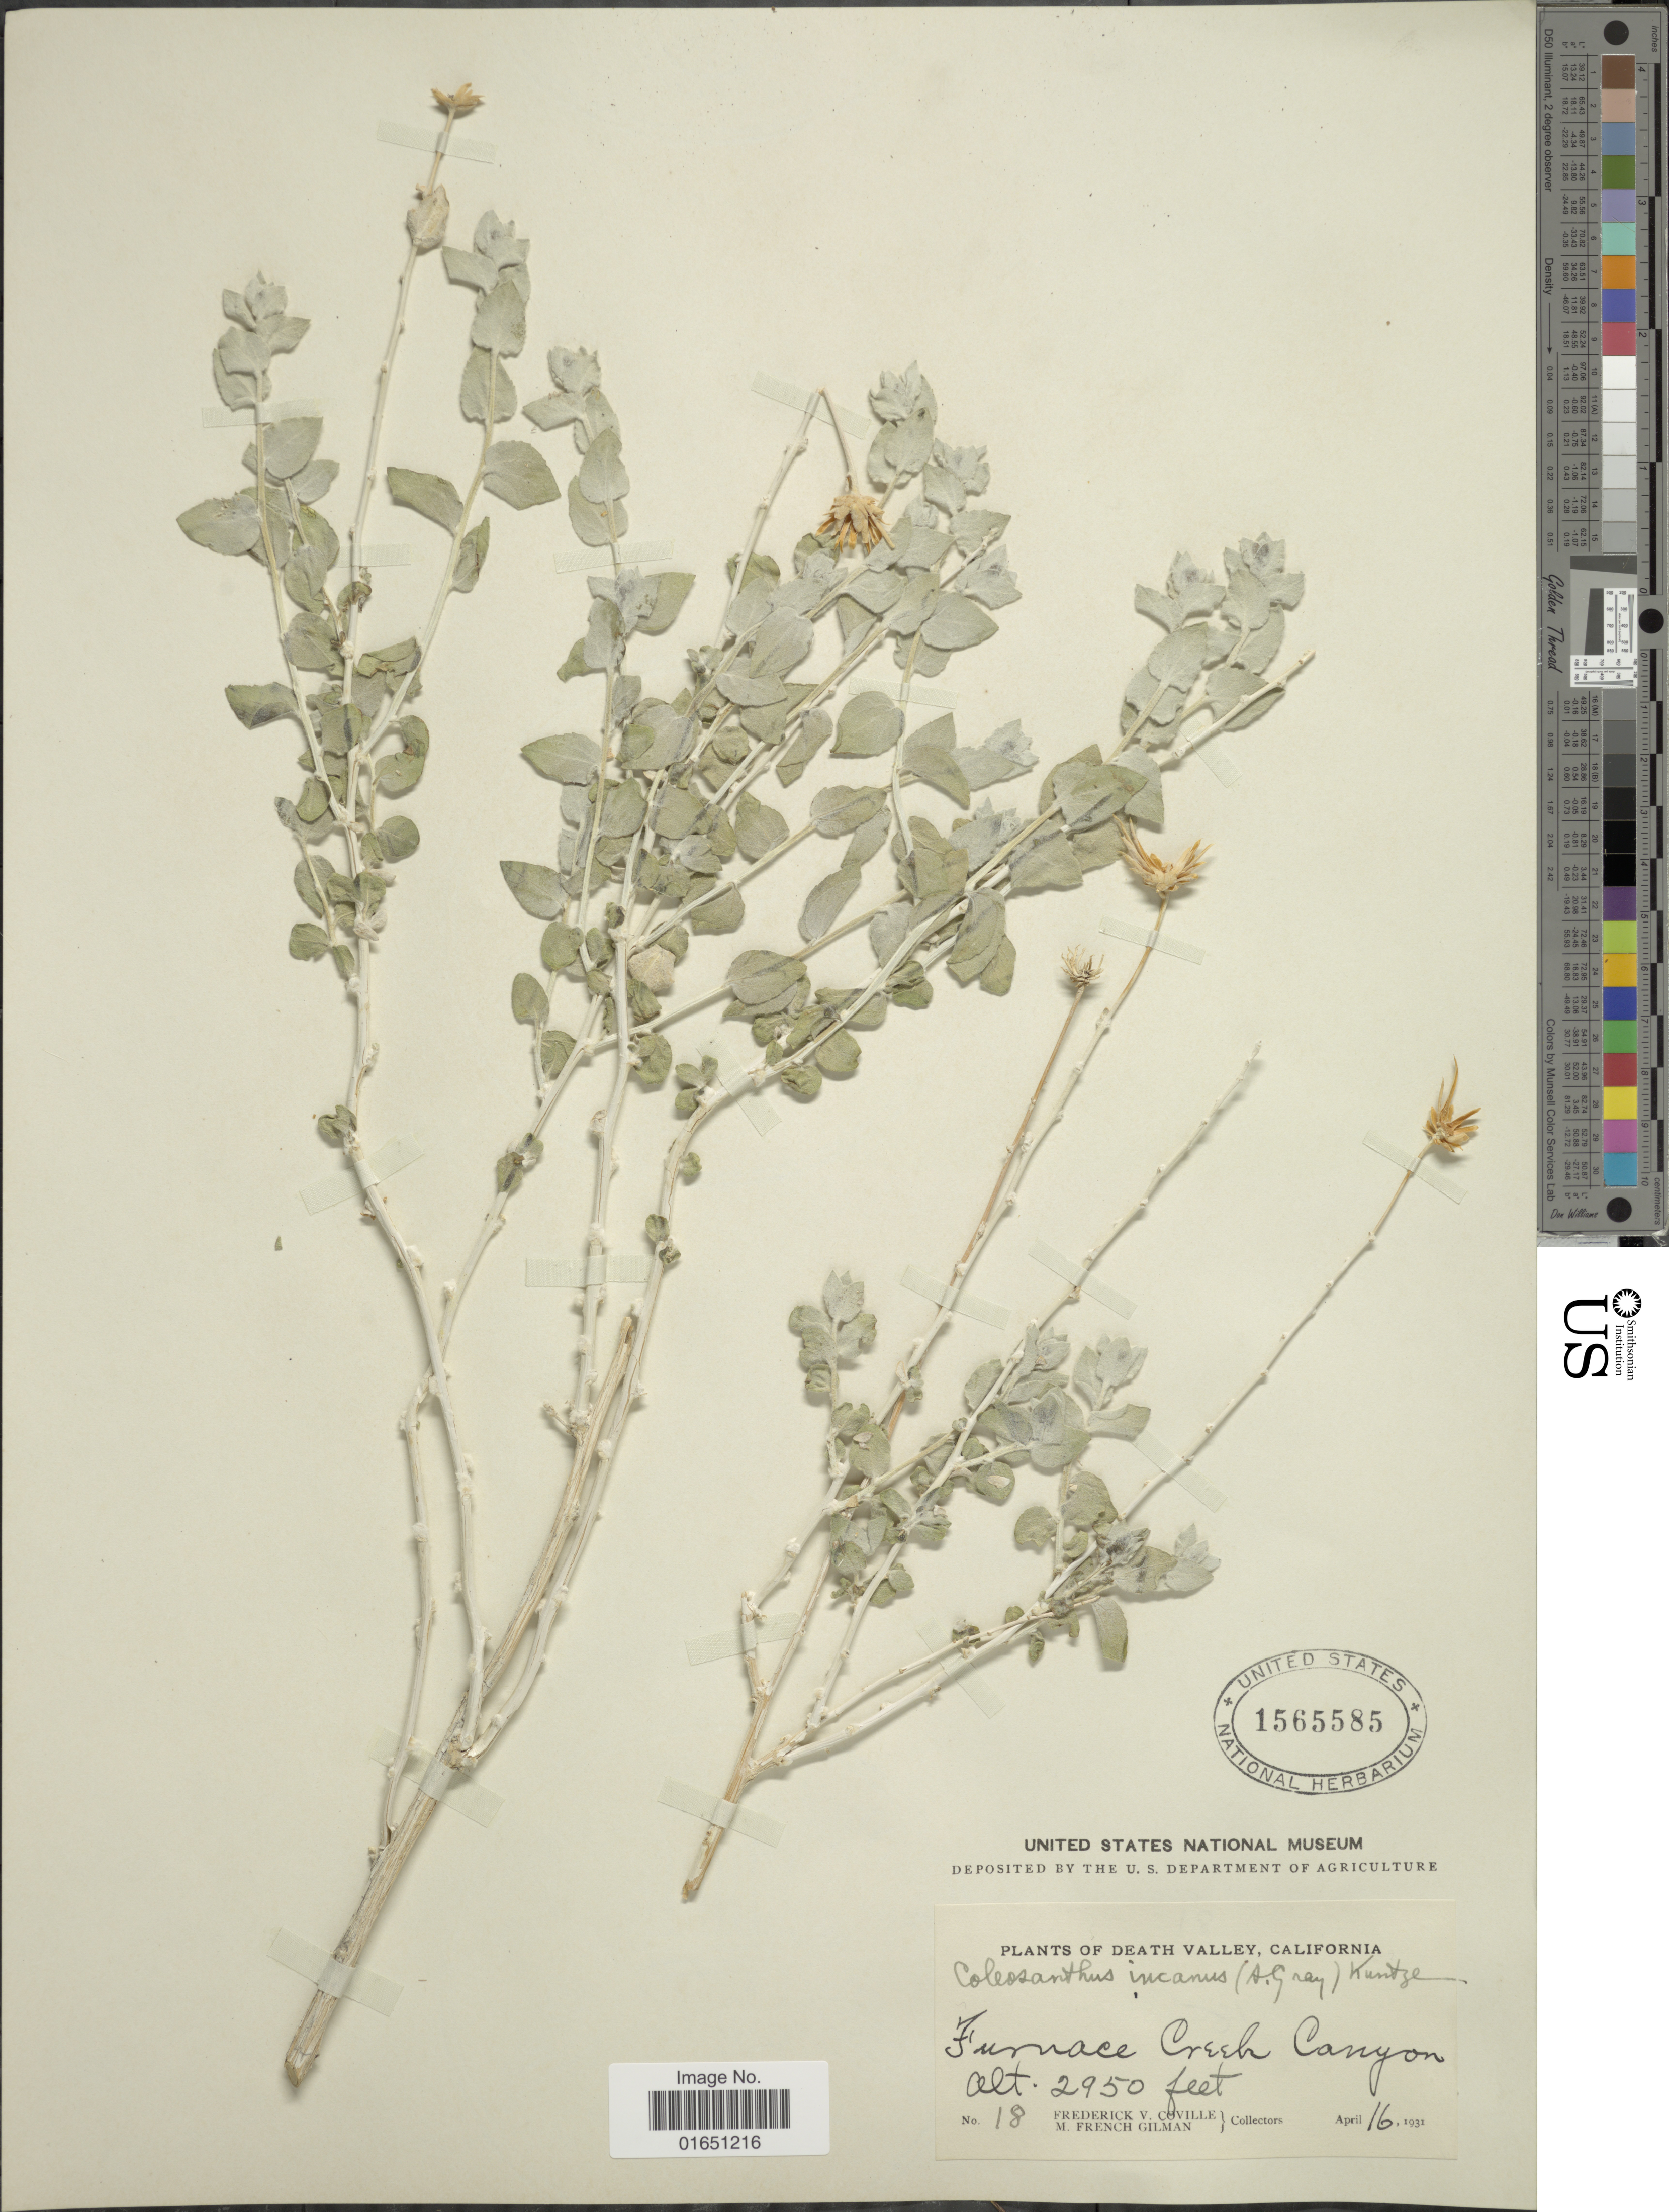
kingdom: Plantae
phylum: Tracheophyta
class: Magnoliopsida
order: Asterales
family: Asteraceae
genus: Brickellia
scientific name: Brickellia incana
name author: A. Gray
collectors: F. V. Coville & M. F. Gilman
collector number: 18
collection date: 1931-04-16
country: United States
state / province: California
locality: Death Valley, Furnace Creek Canyon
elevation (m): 899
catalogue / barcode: US 1565585